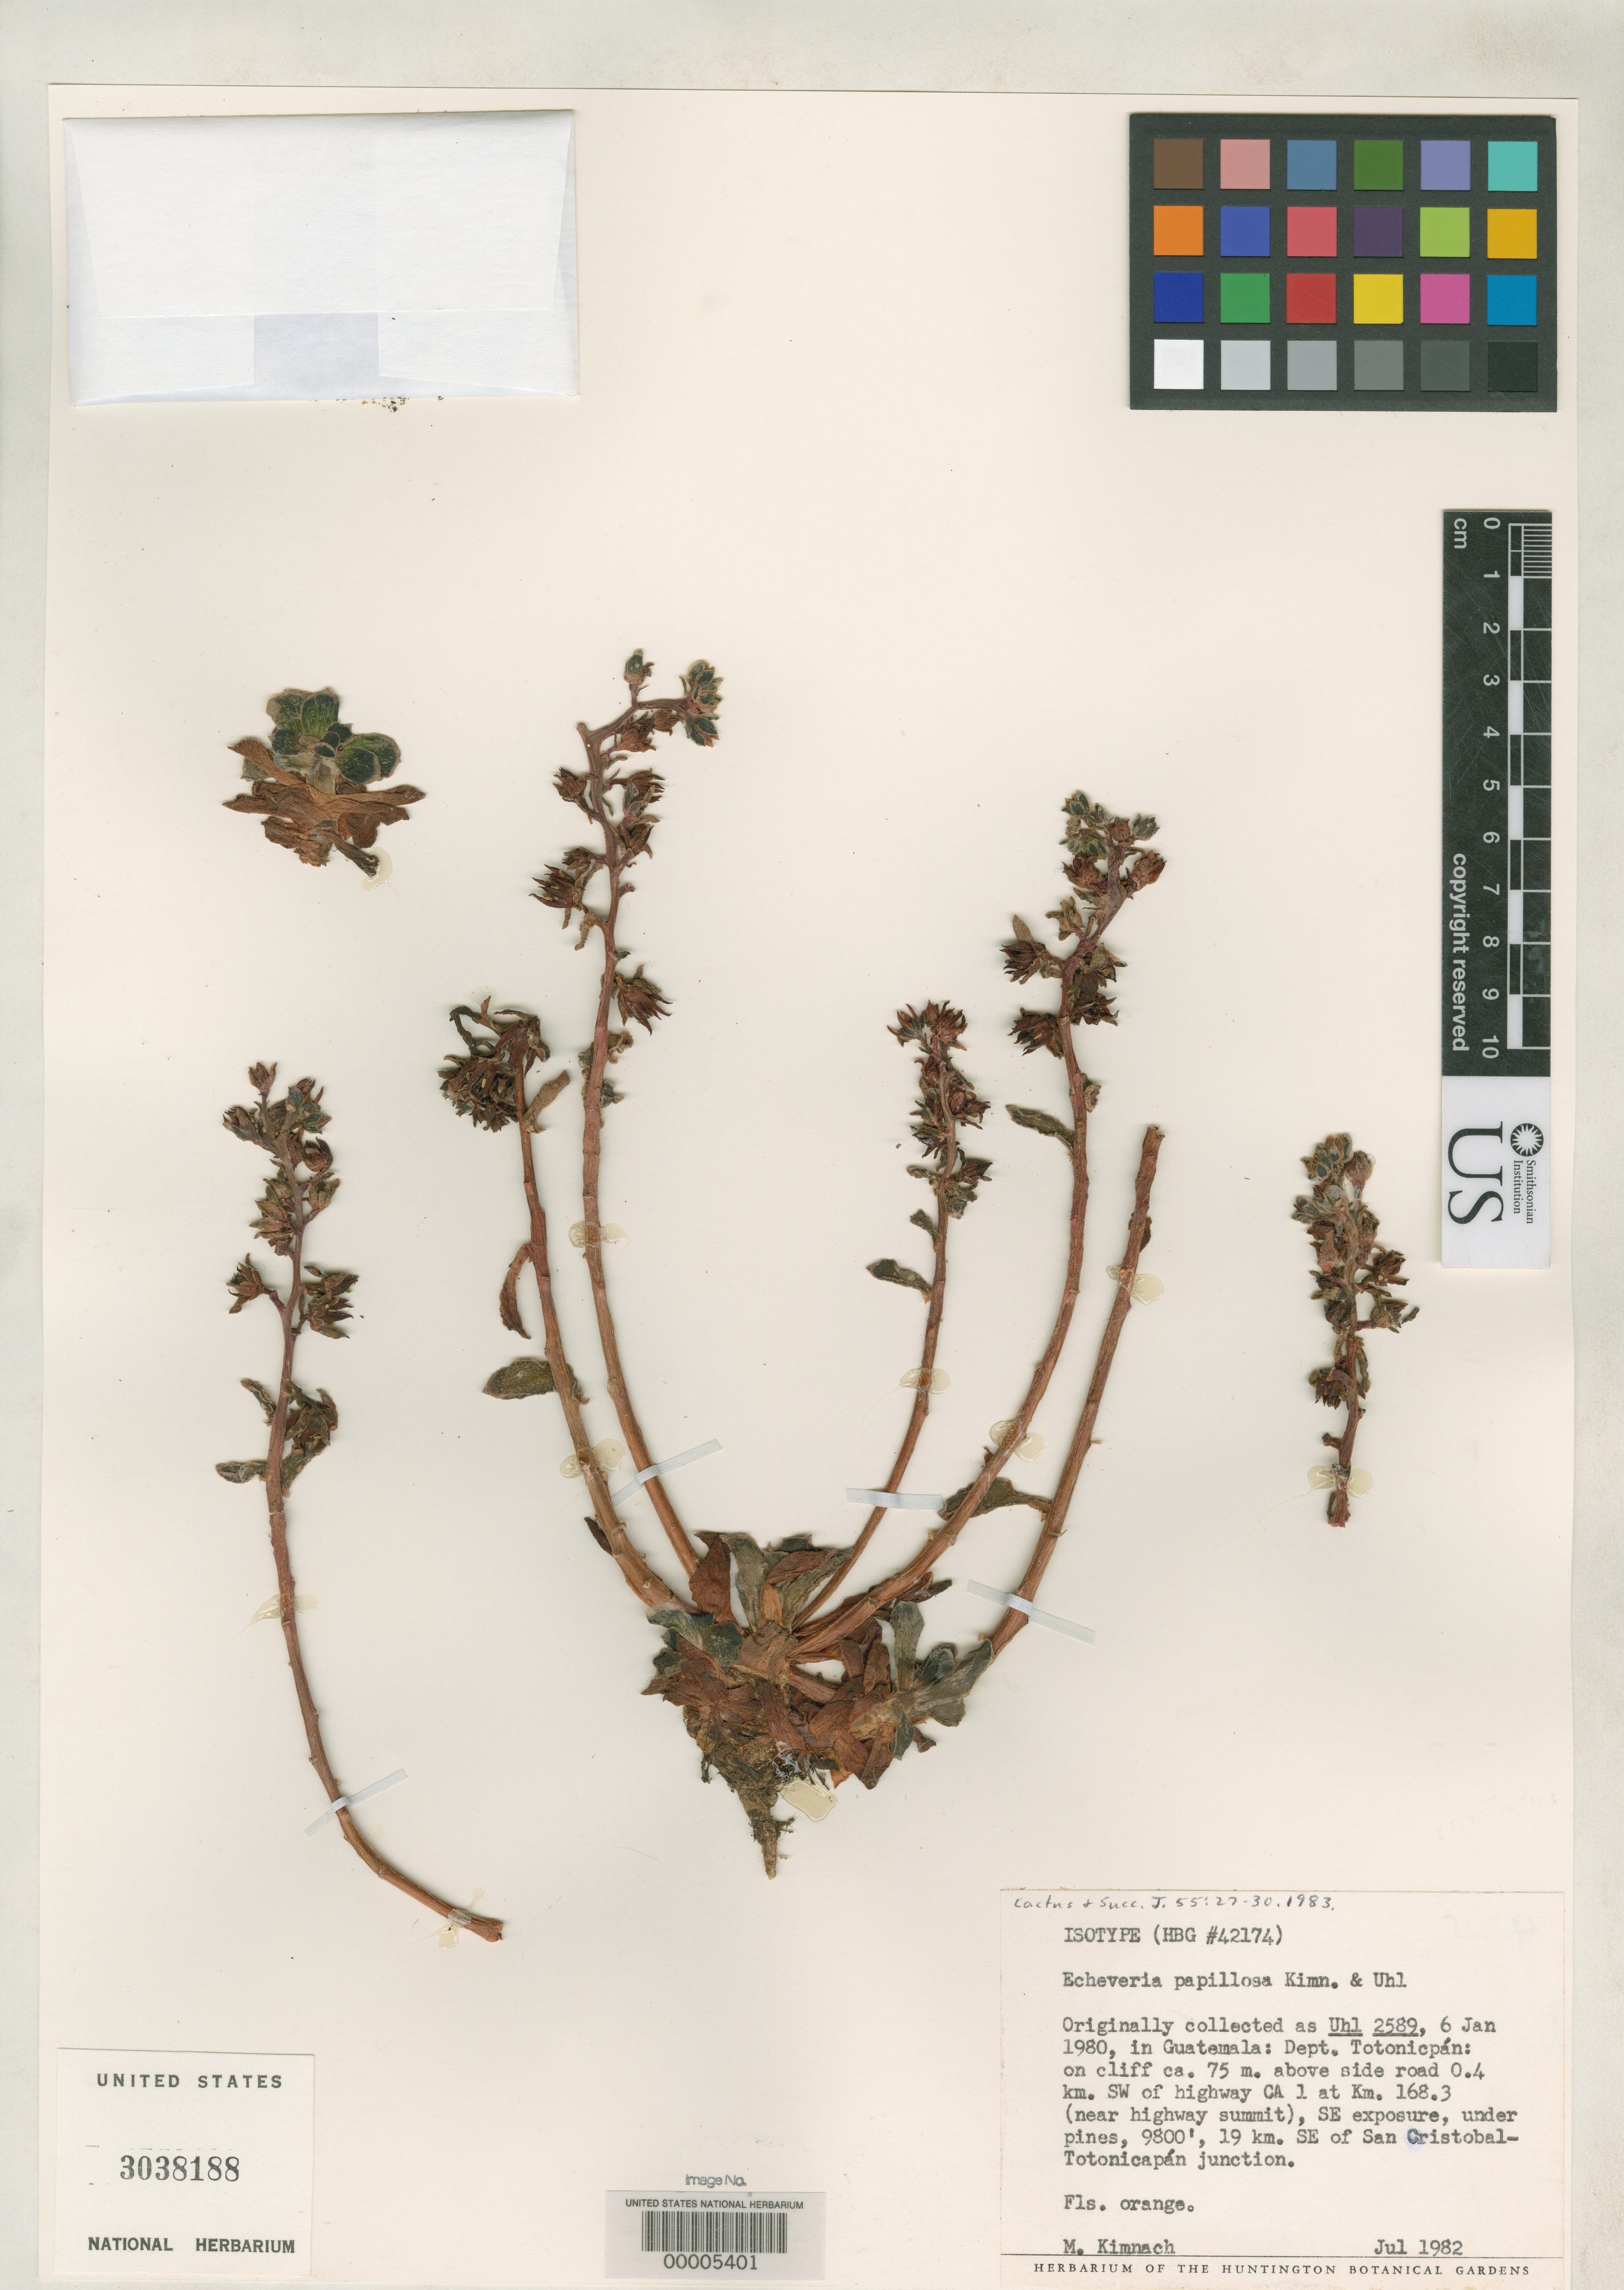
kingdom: Plantae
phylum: Tracheophyta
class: Magnoliopsida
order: Saxifragales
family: Crassulaceae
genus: Echeveria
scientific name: Echeveria papillosa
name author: Kimnach & Uhl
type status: Isotype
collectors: C. Uhl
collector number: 2589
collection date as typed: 06 Jan 1980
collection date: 1980-01-06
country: Guatemala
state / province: Totonicapán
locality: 19 km SE of San Cristobal-Totonicapan junct.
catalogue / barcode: US 3038188